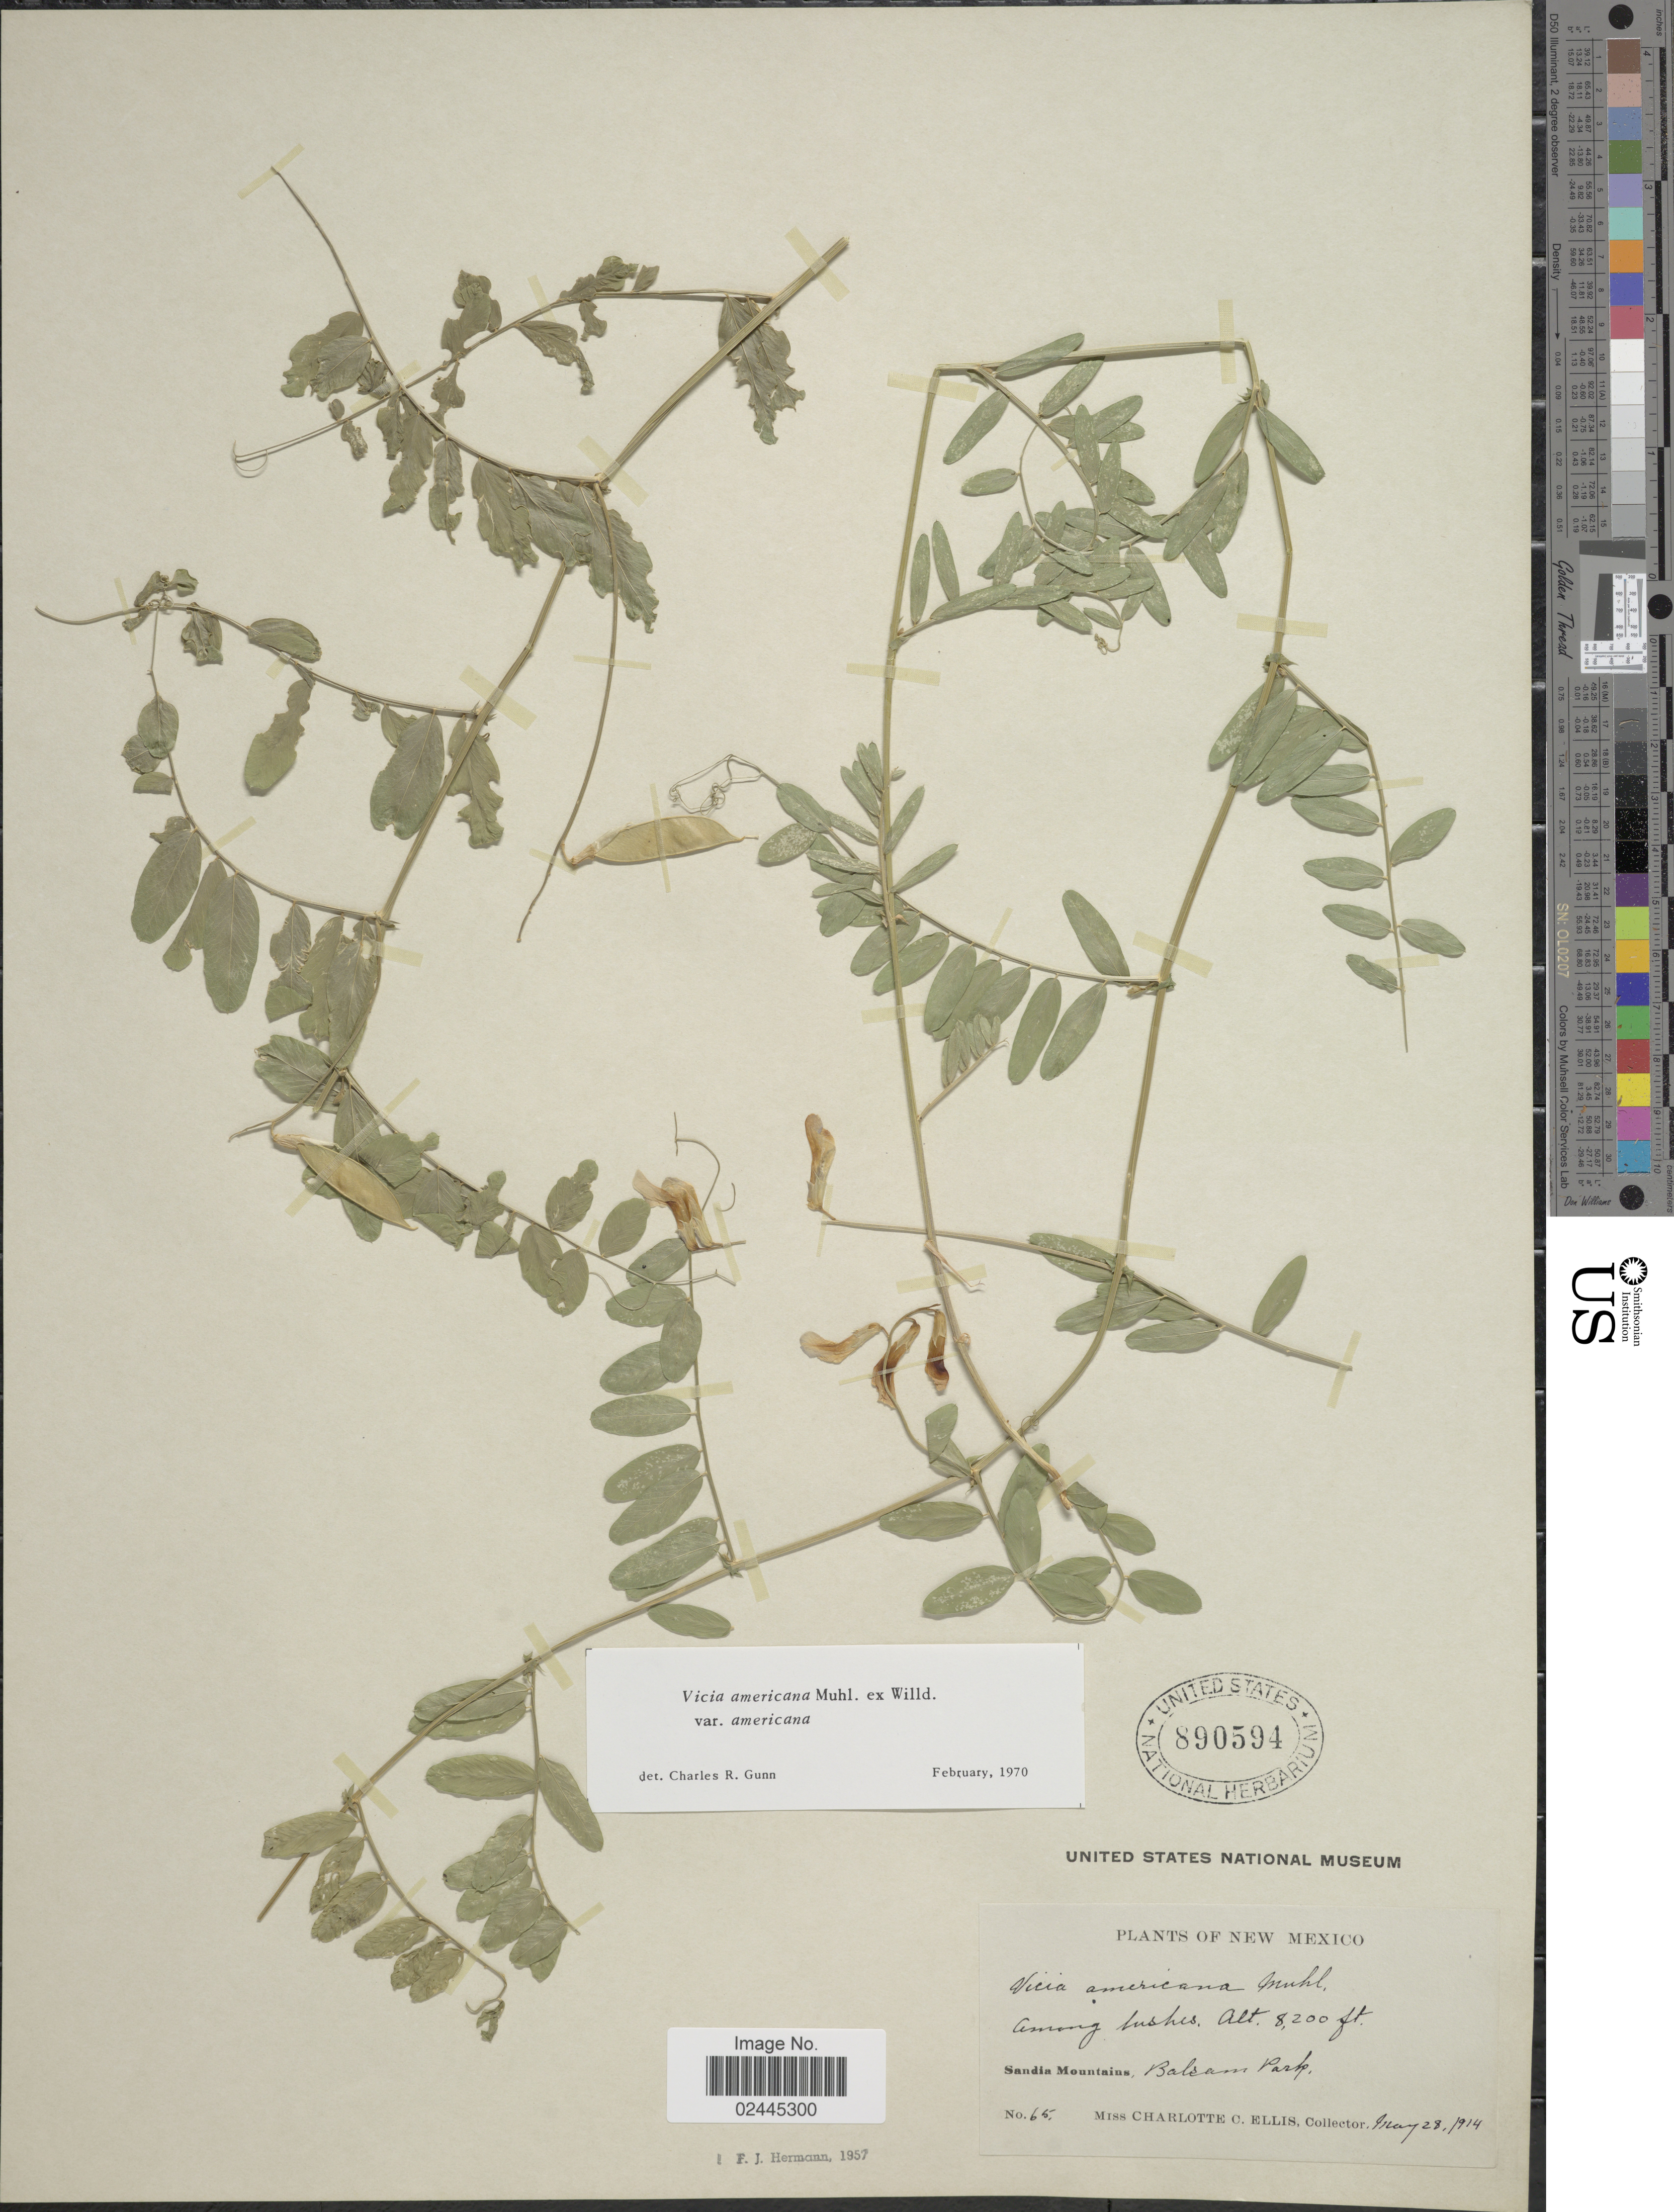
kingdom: Plantae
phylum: Tracheophyta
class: Magnoliopsida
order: Fabales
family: Fabaceae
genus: Vicia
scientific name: Vicia americana var. americana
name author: Muhl. ex Willd.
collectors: C. C. Ellis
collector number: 65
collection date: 1914-05-28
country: United States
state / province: New Mexico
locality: Among bushes. Sandia Mountains, Balsam Park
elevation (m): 2499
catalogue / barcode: US 890594